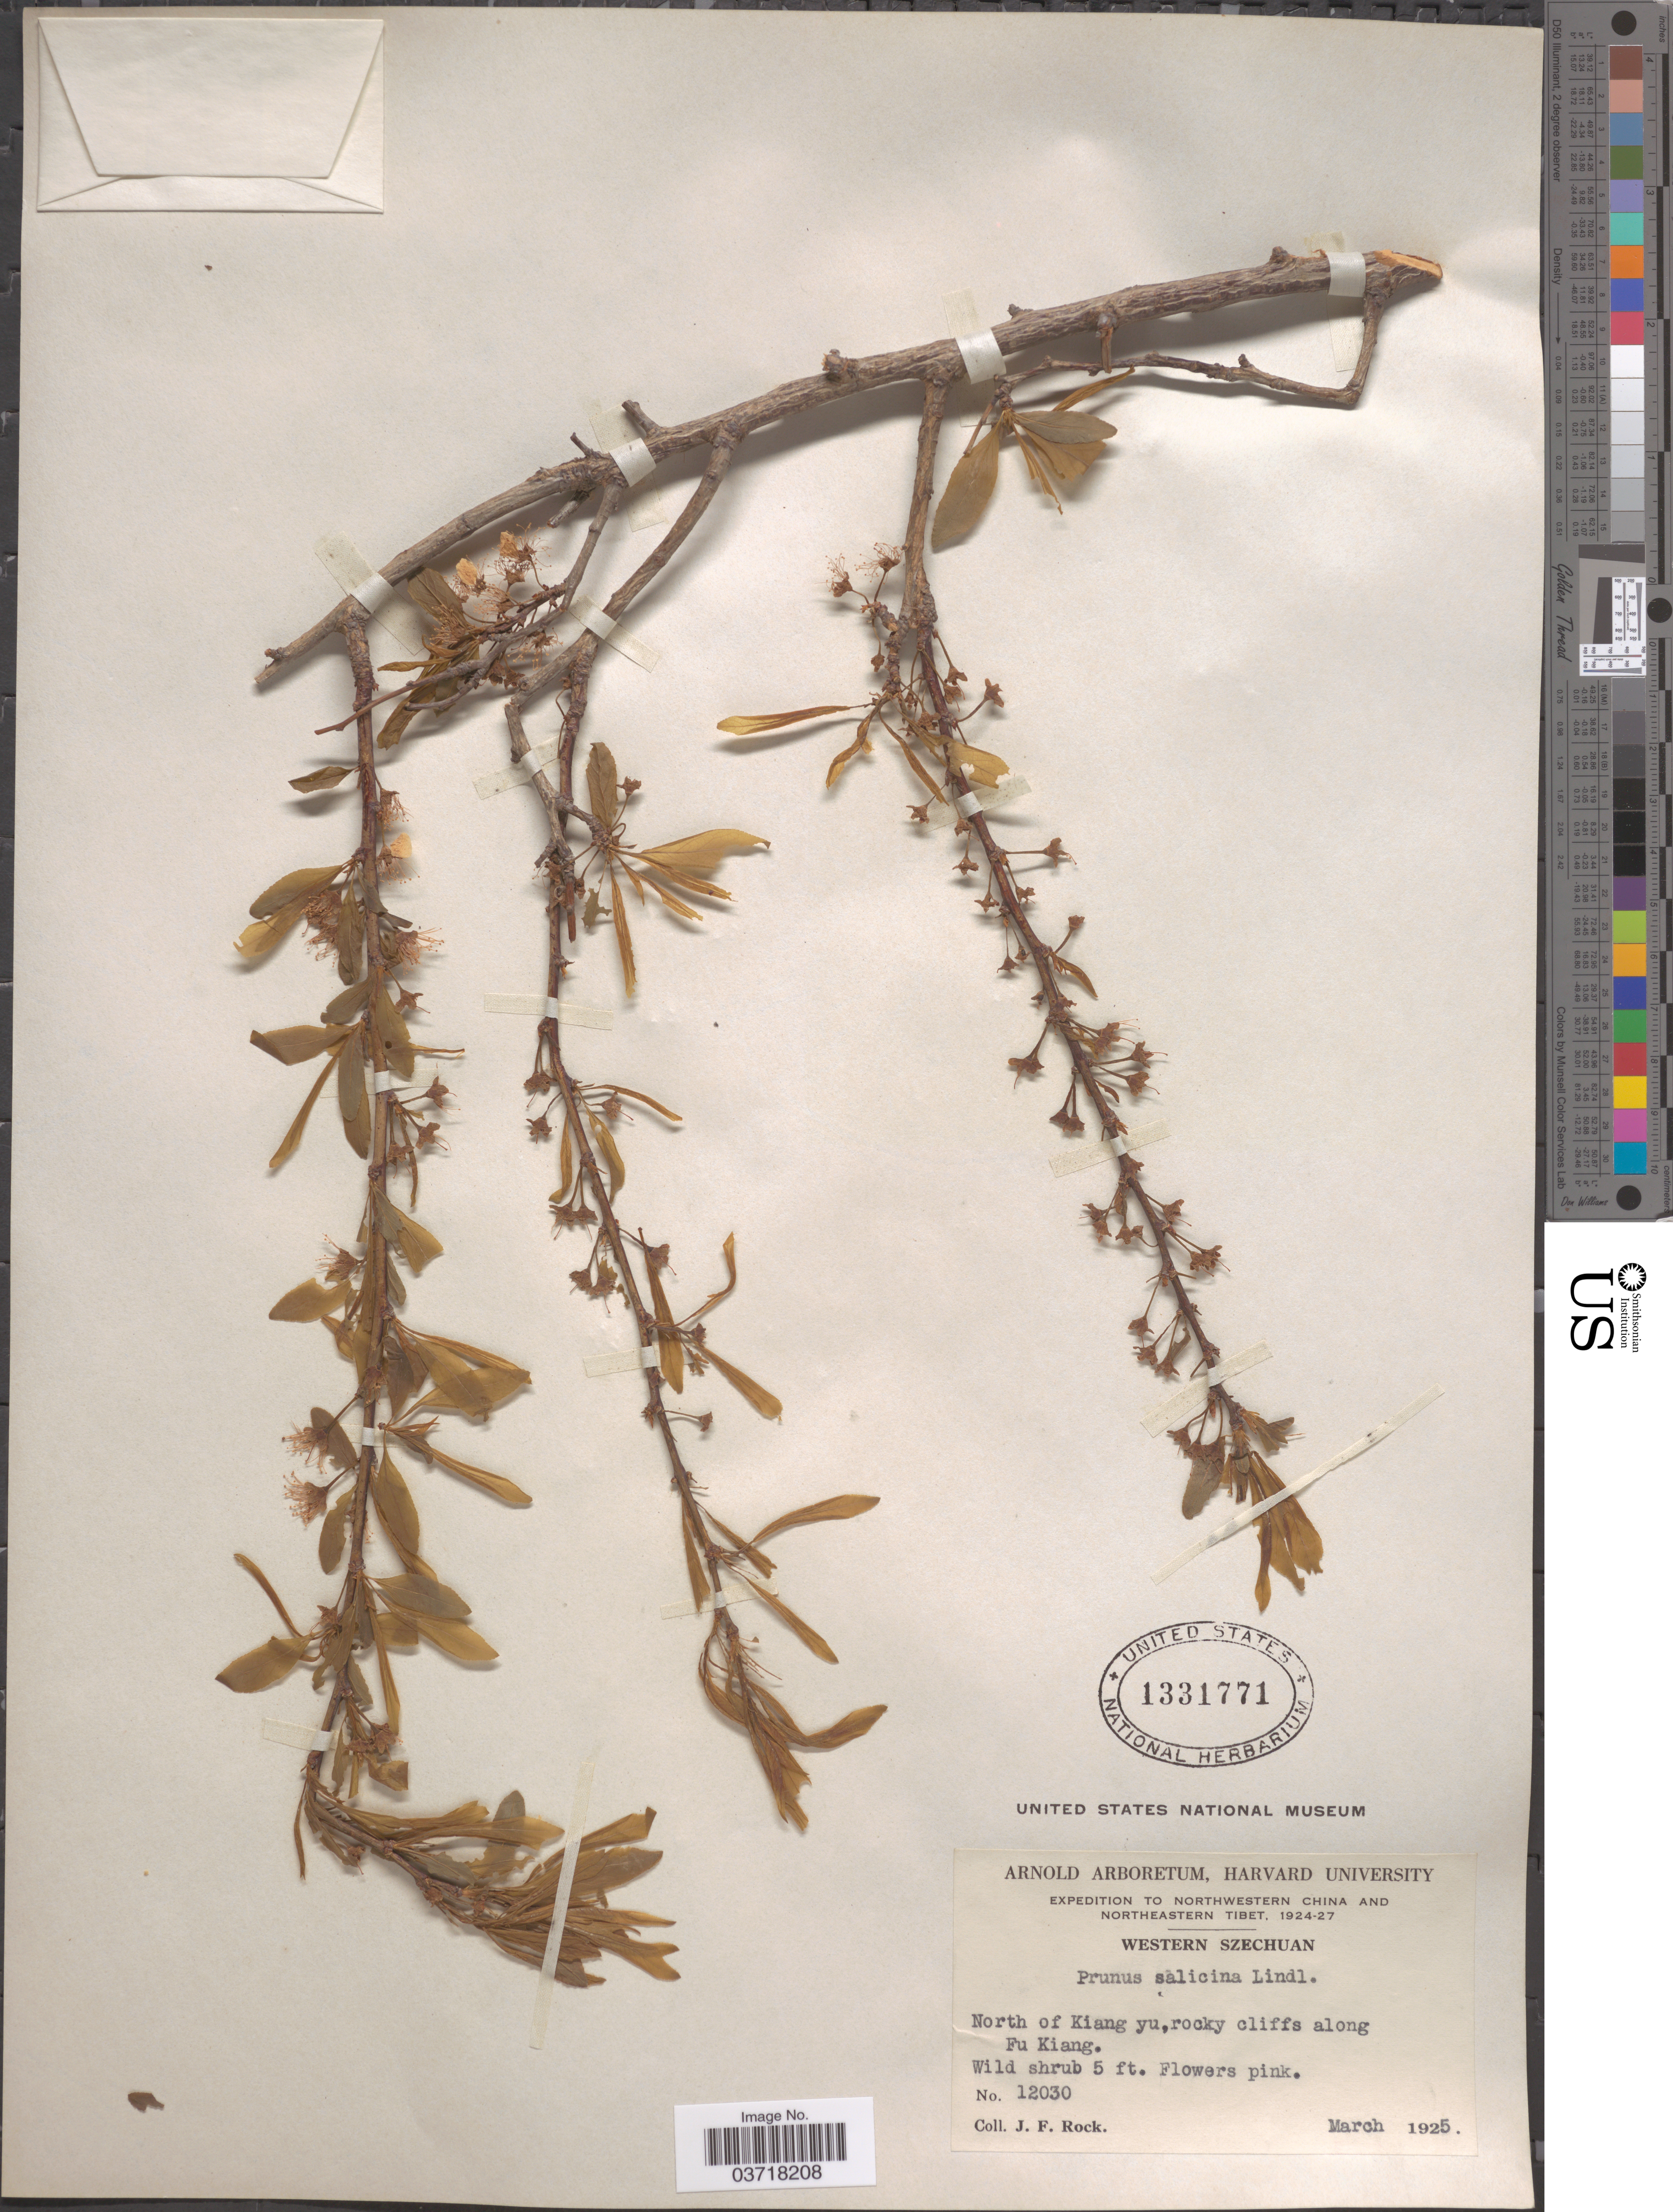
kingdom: Plantae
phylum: Tracheophyta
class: Magnoliopsida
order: Rosales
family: Rosaceae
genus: Prunus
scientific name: Prunus salicina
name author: Lindl.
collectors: J. Rock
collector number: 12030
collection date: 1925-03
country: China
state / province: Sichuan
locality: Northwestern China. Western Szechuan. North of Kiang yu, rocky cliffs along Fu Kiang.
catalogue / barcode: US 1331771